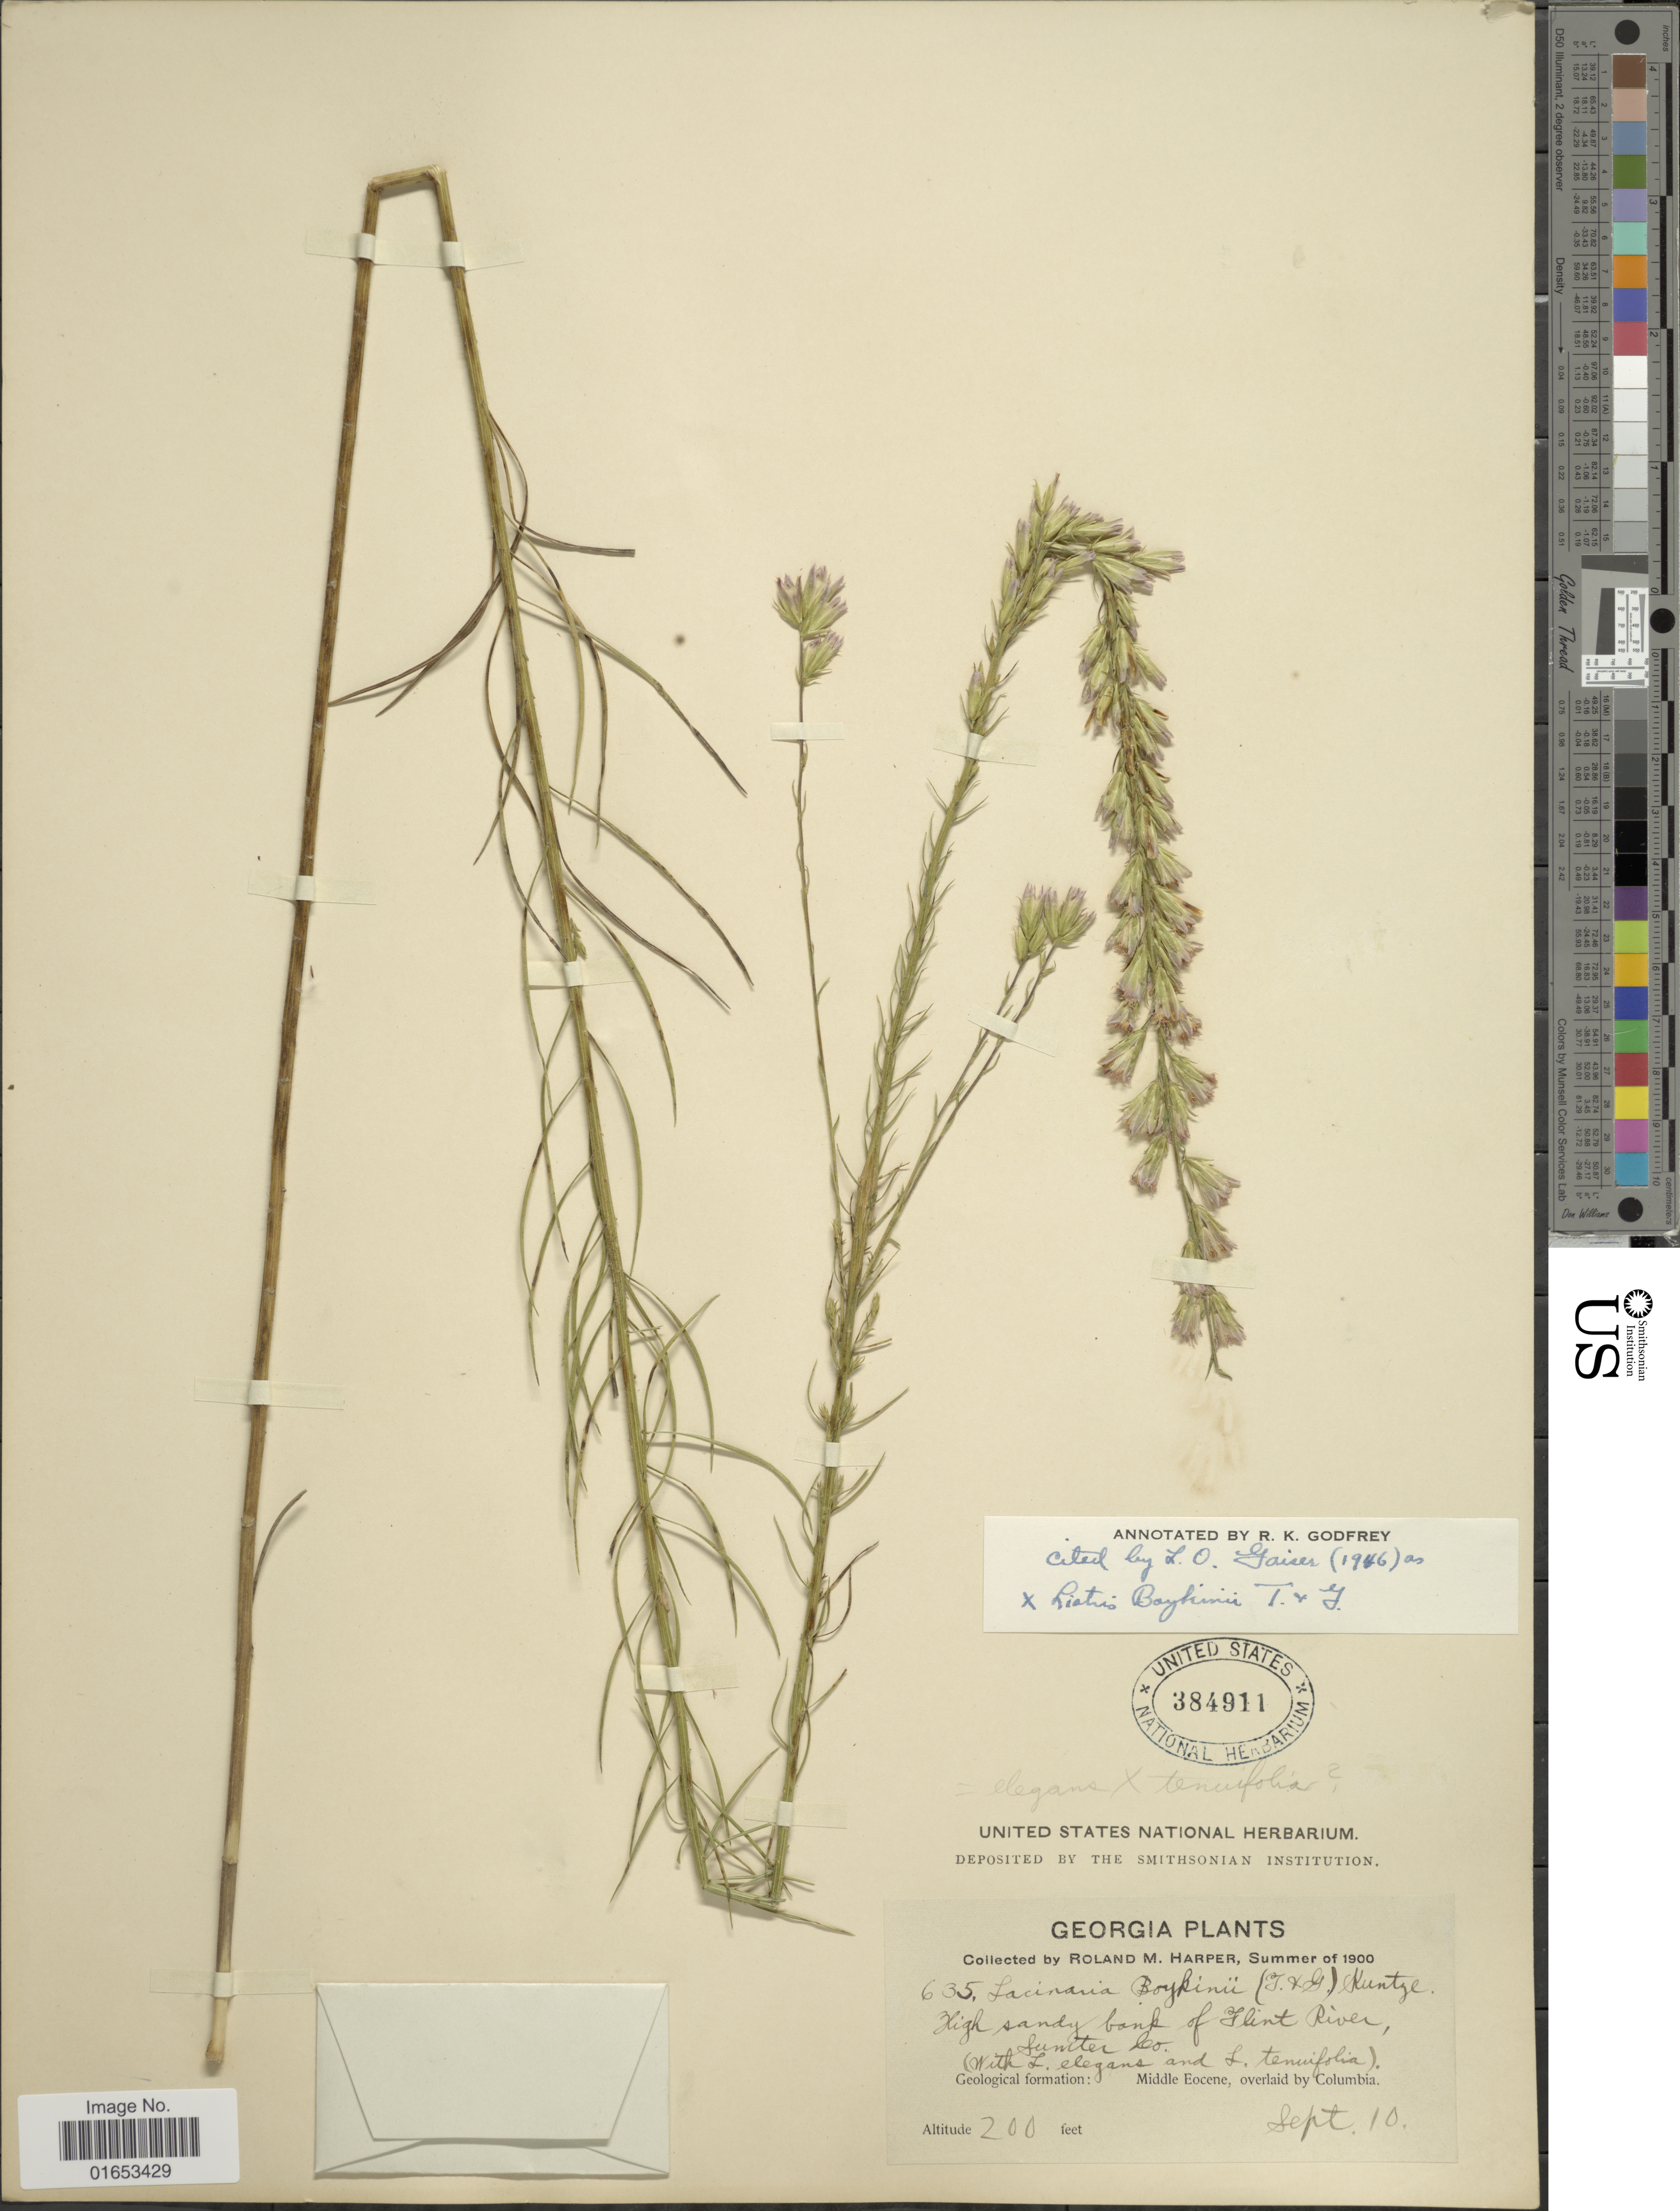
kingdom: Plantae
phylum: Tracheophyta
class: Magnoliopsida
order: Asterales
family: Asteraceae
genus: Liatris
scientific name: Liatris x boykinii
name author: Torr. & A. Gray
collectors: R. M. Harper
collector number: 635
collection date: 1900-09-10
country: United States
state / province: Georgia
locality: High sandy bank of Flint River, Sumter Co. Middle Eocene, overlaid by Columbia.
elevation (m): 61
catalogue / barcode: US 384911